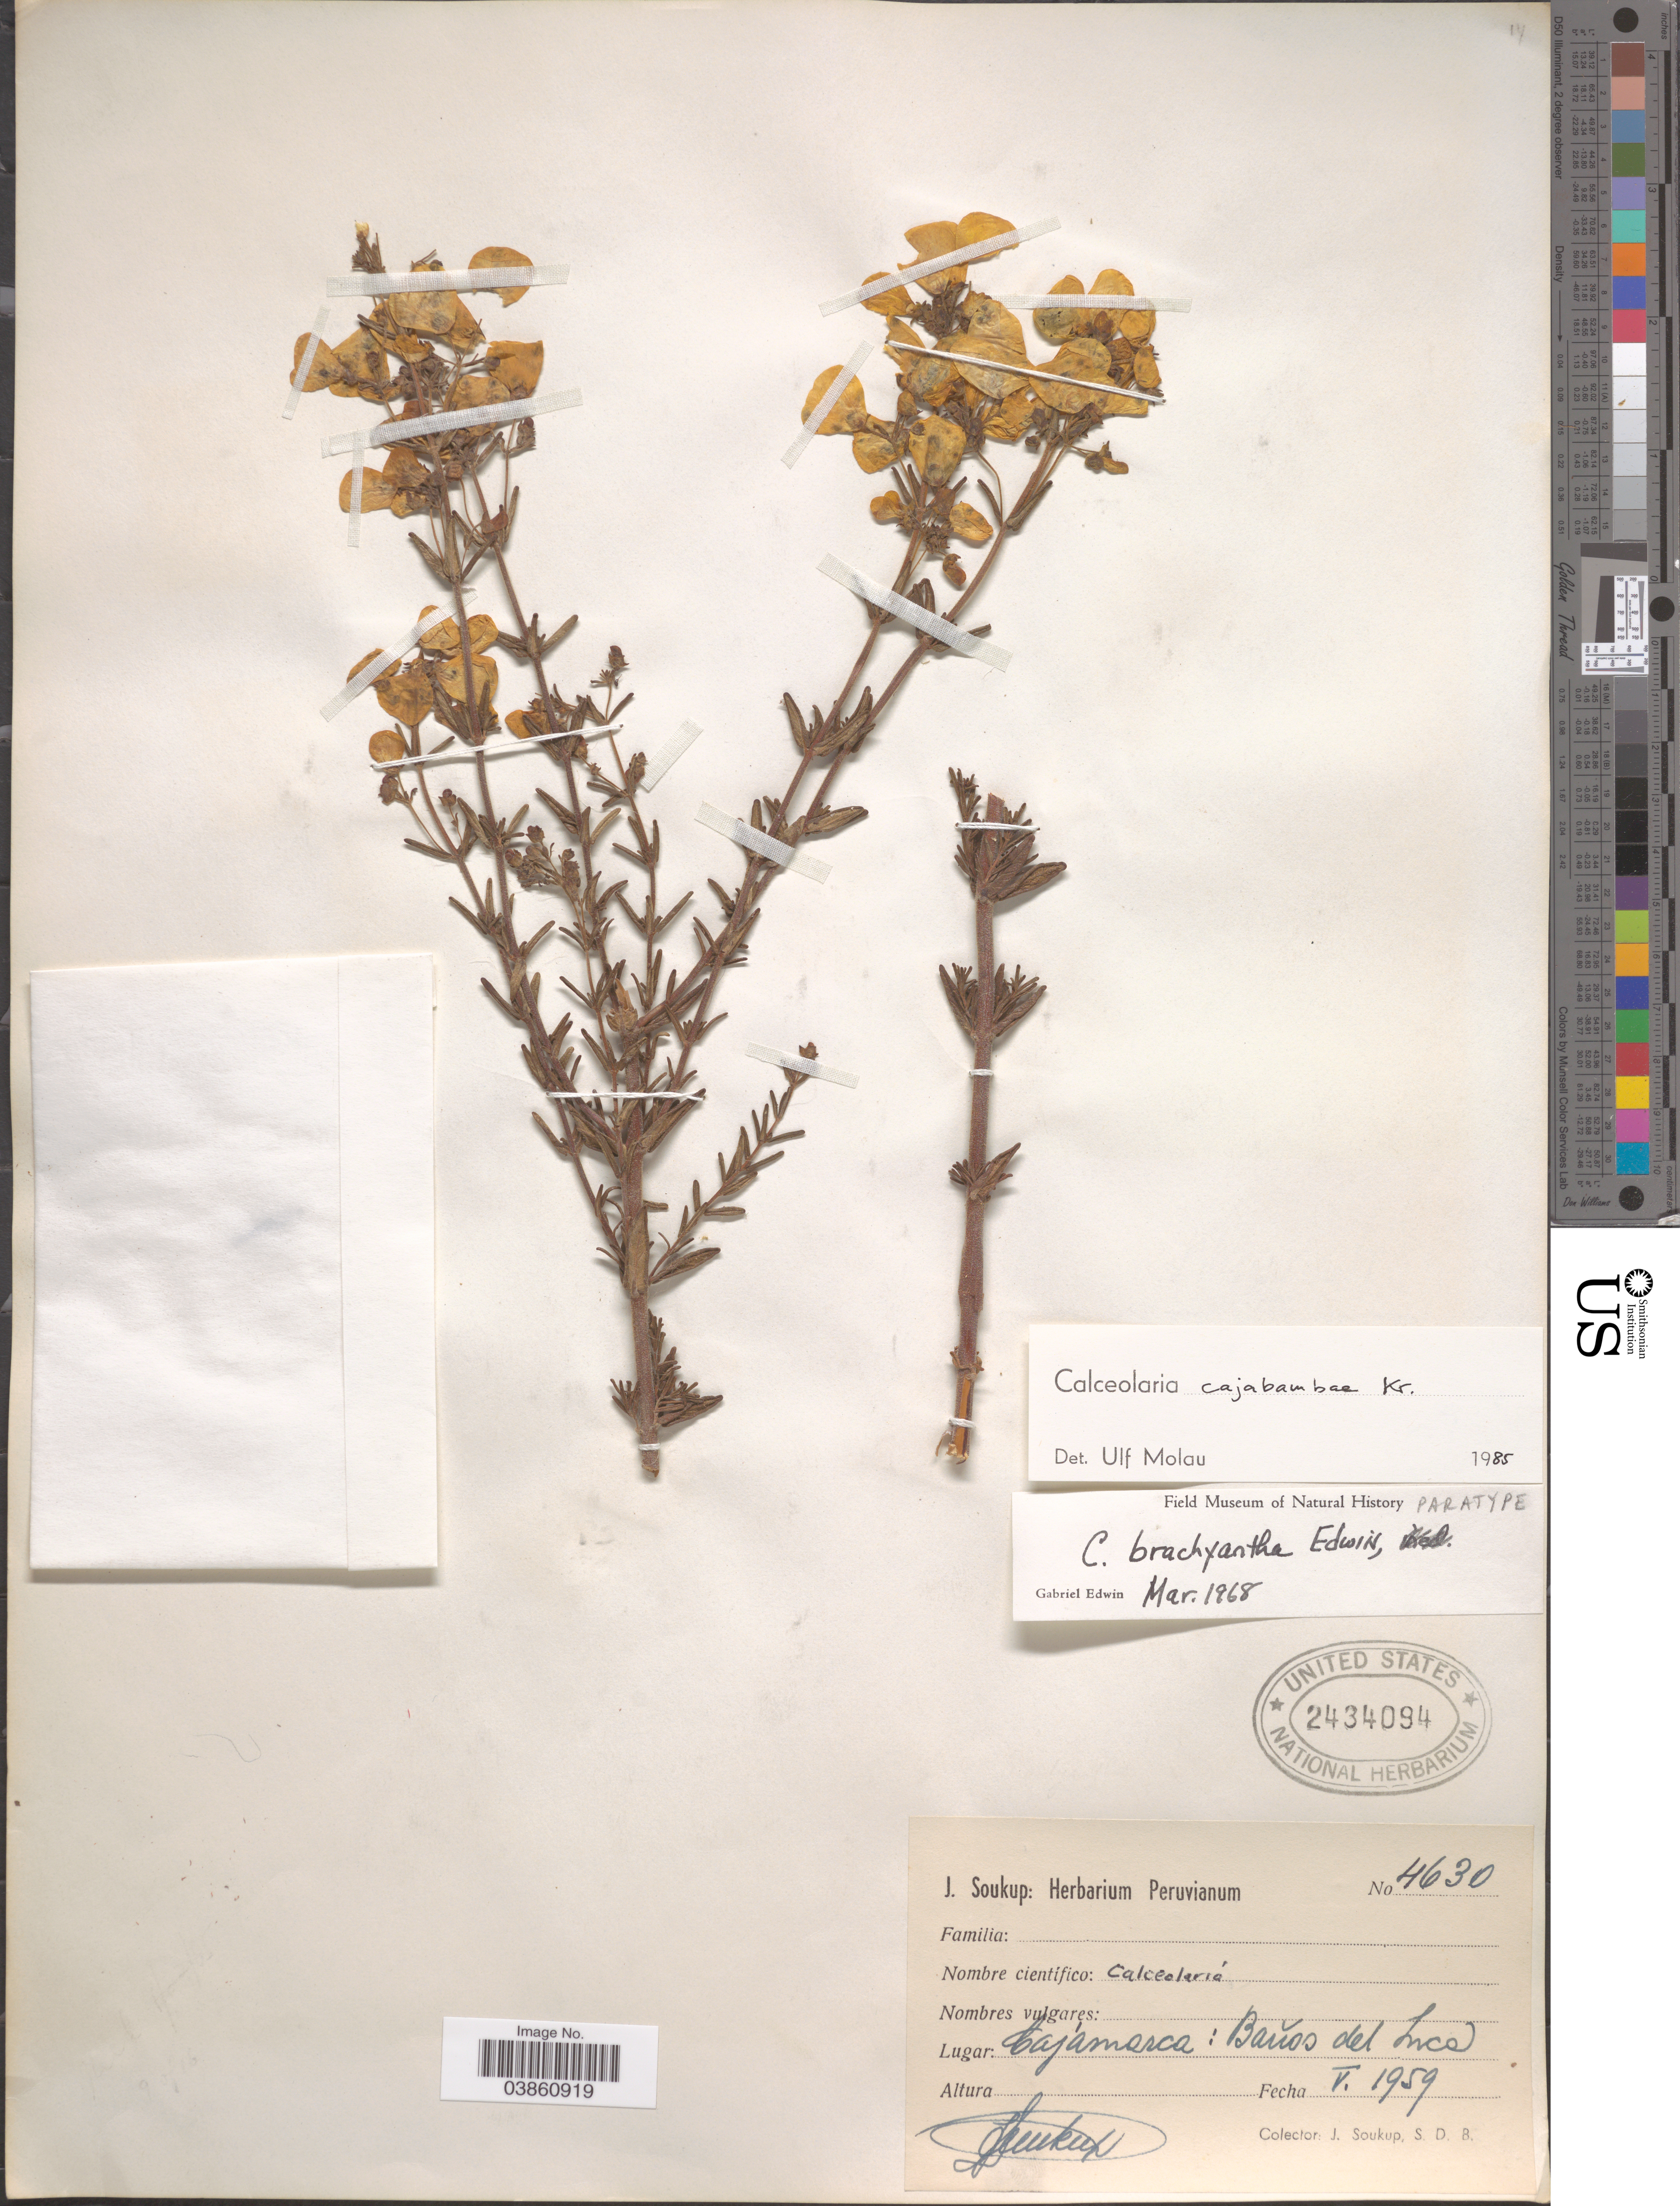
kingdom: Plantae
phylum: Tracheophyta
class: Magnoliopsida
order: Lamiales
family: Calceolariaceae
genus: Calceolaria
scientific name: Calceolaria cajabambae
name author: Kraenzl.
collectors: J. Soukup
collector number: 4630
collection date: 1959-05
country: Peru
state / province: Cajamarca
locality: Baños del Inca.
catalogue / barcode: US 2434094